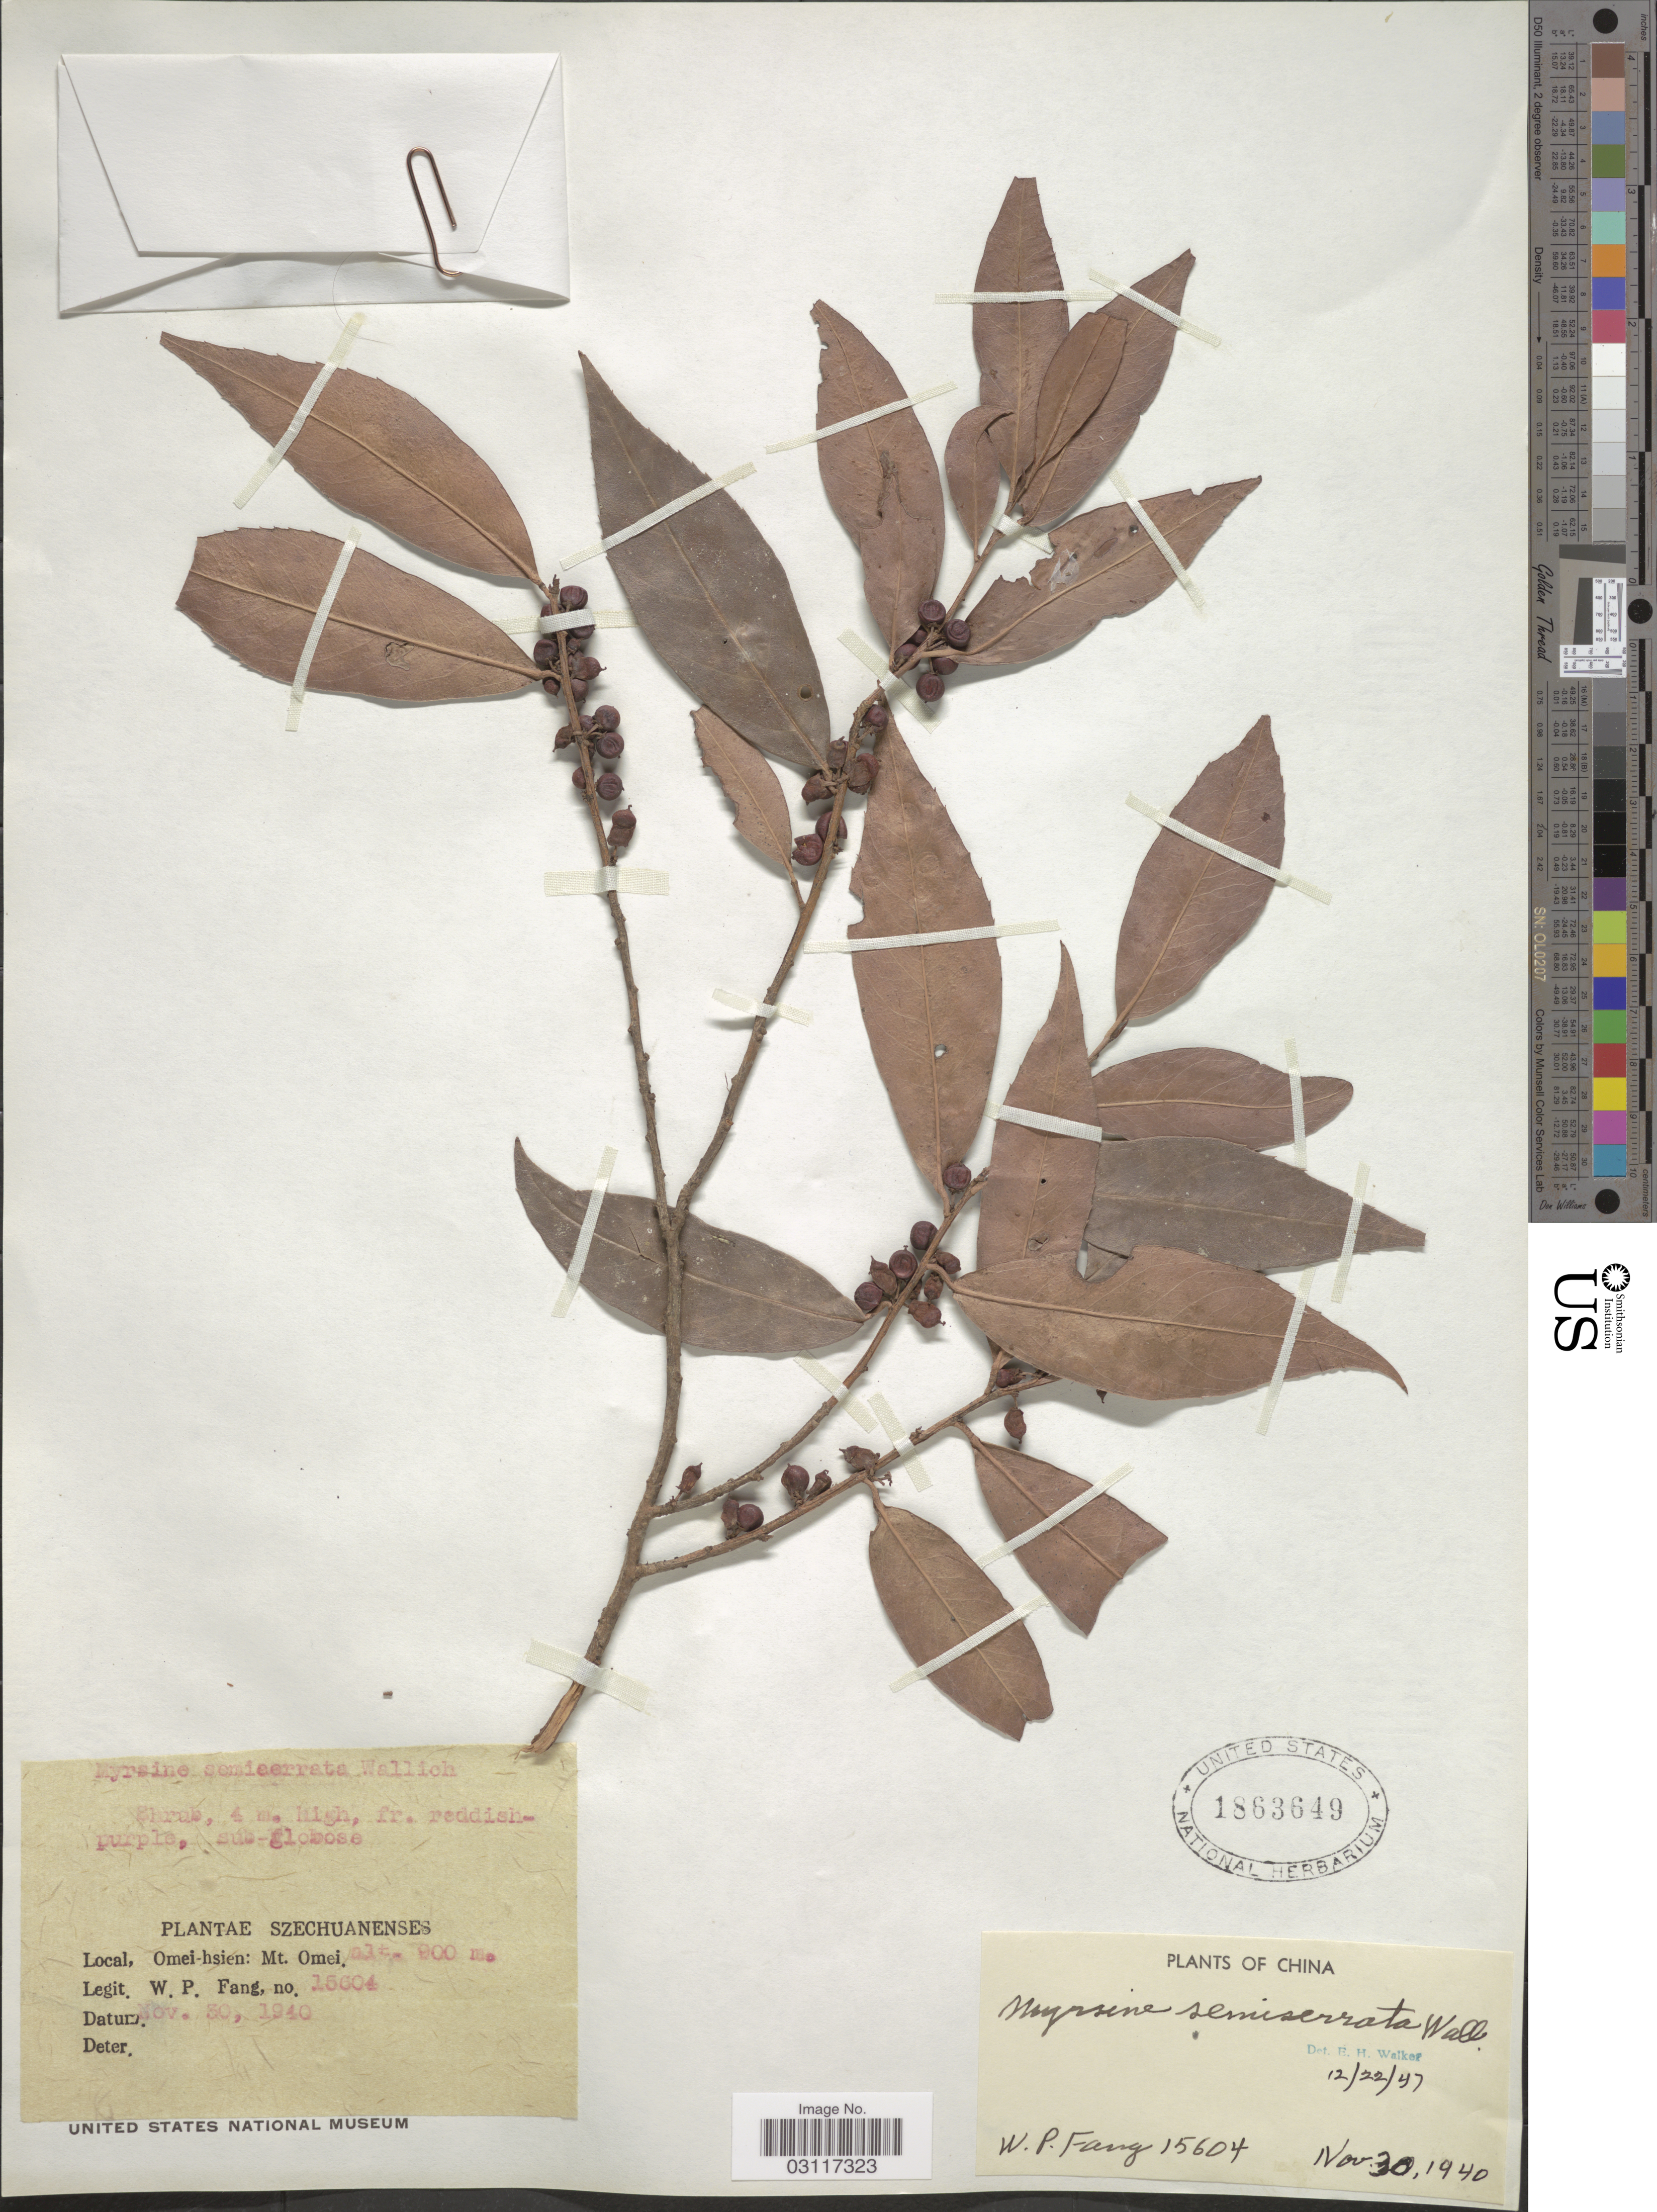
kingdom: Plantae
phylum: Tracheophyta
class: Magnoliopsida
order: Ericales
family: Primulaceae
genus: Myrsine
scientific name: Myrsine semiserrata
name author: Wall.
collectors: W. P. Fang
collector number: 15604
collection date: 1940-11-30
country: China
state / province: Sichuan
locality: Szechuanenses. Omei-hsien: Mt. Omei.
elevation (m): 900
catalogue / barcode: US 1863649